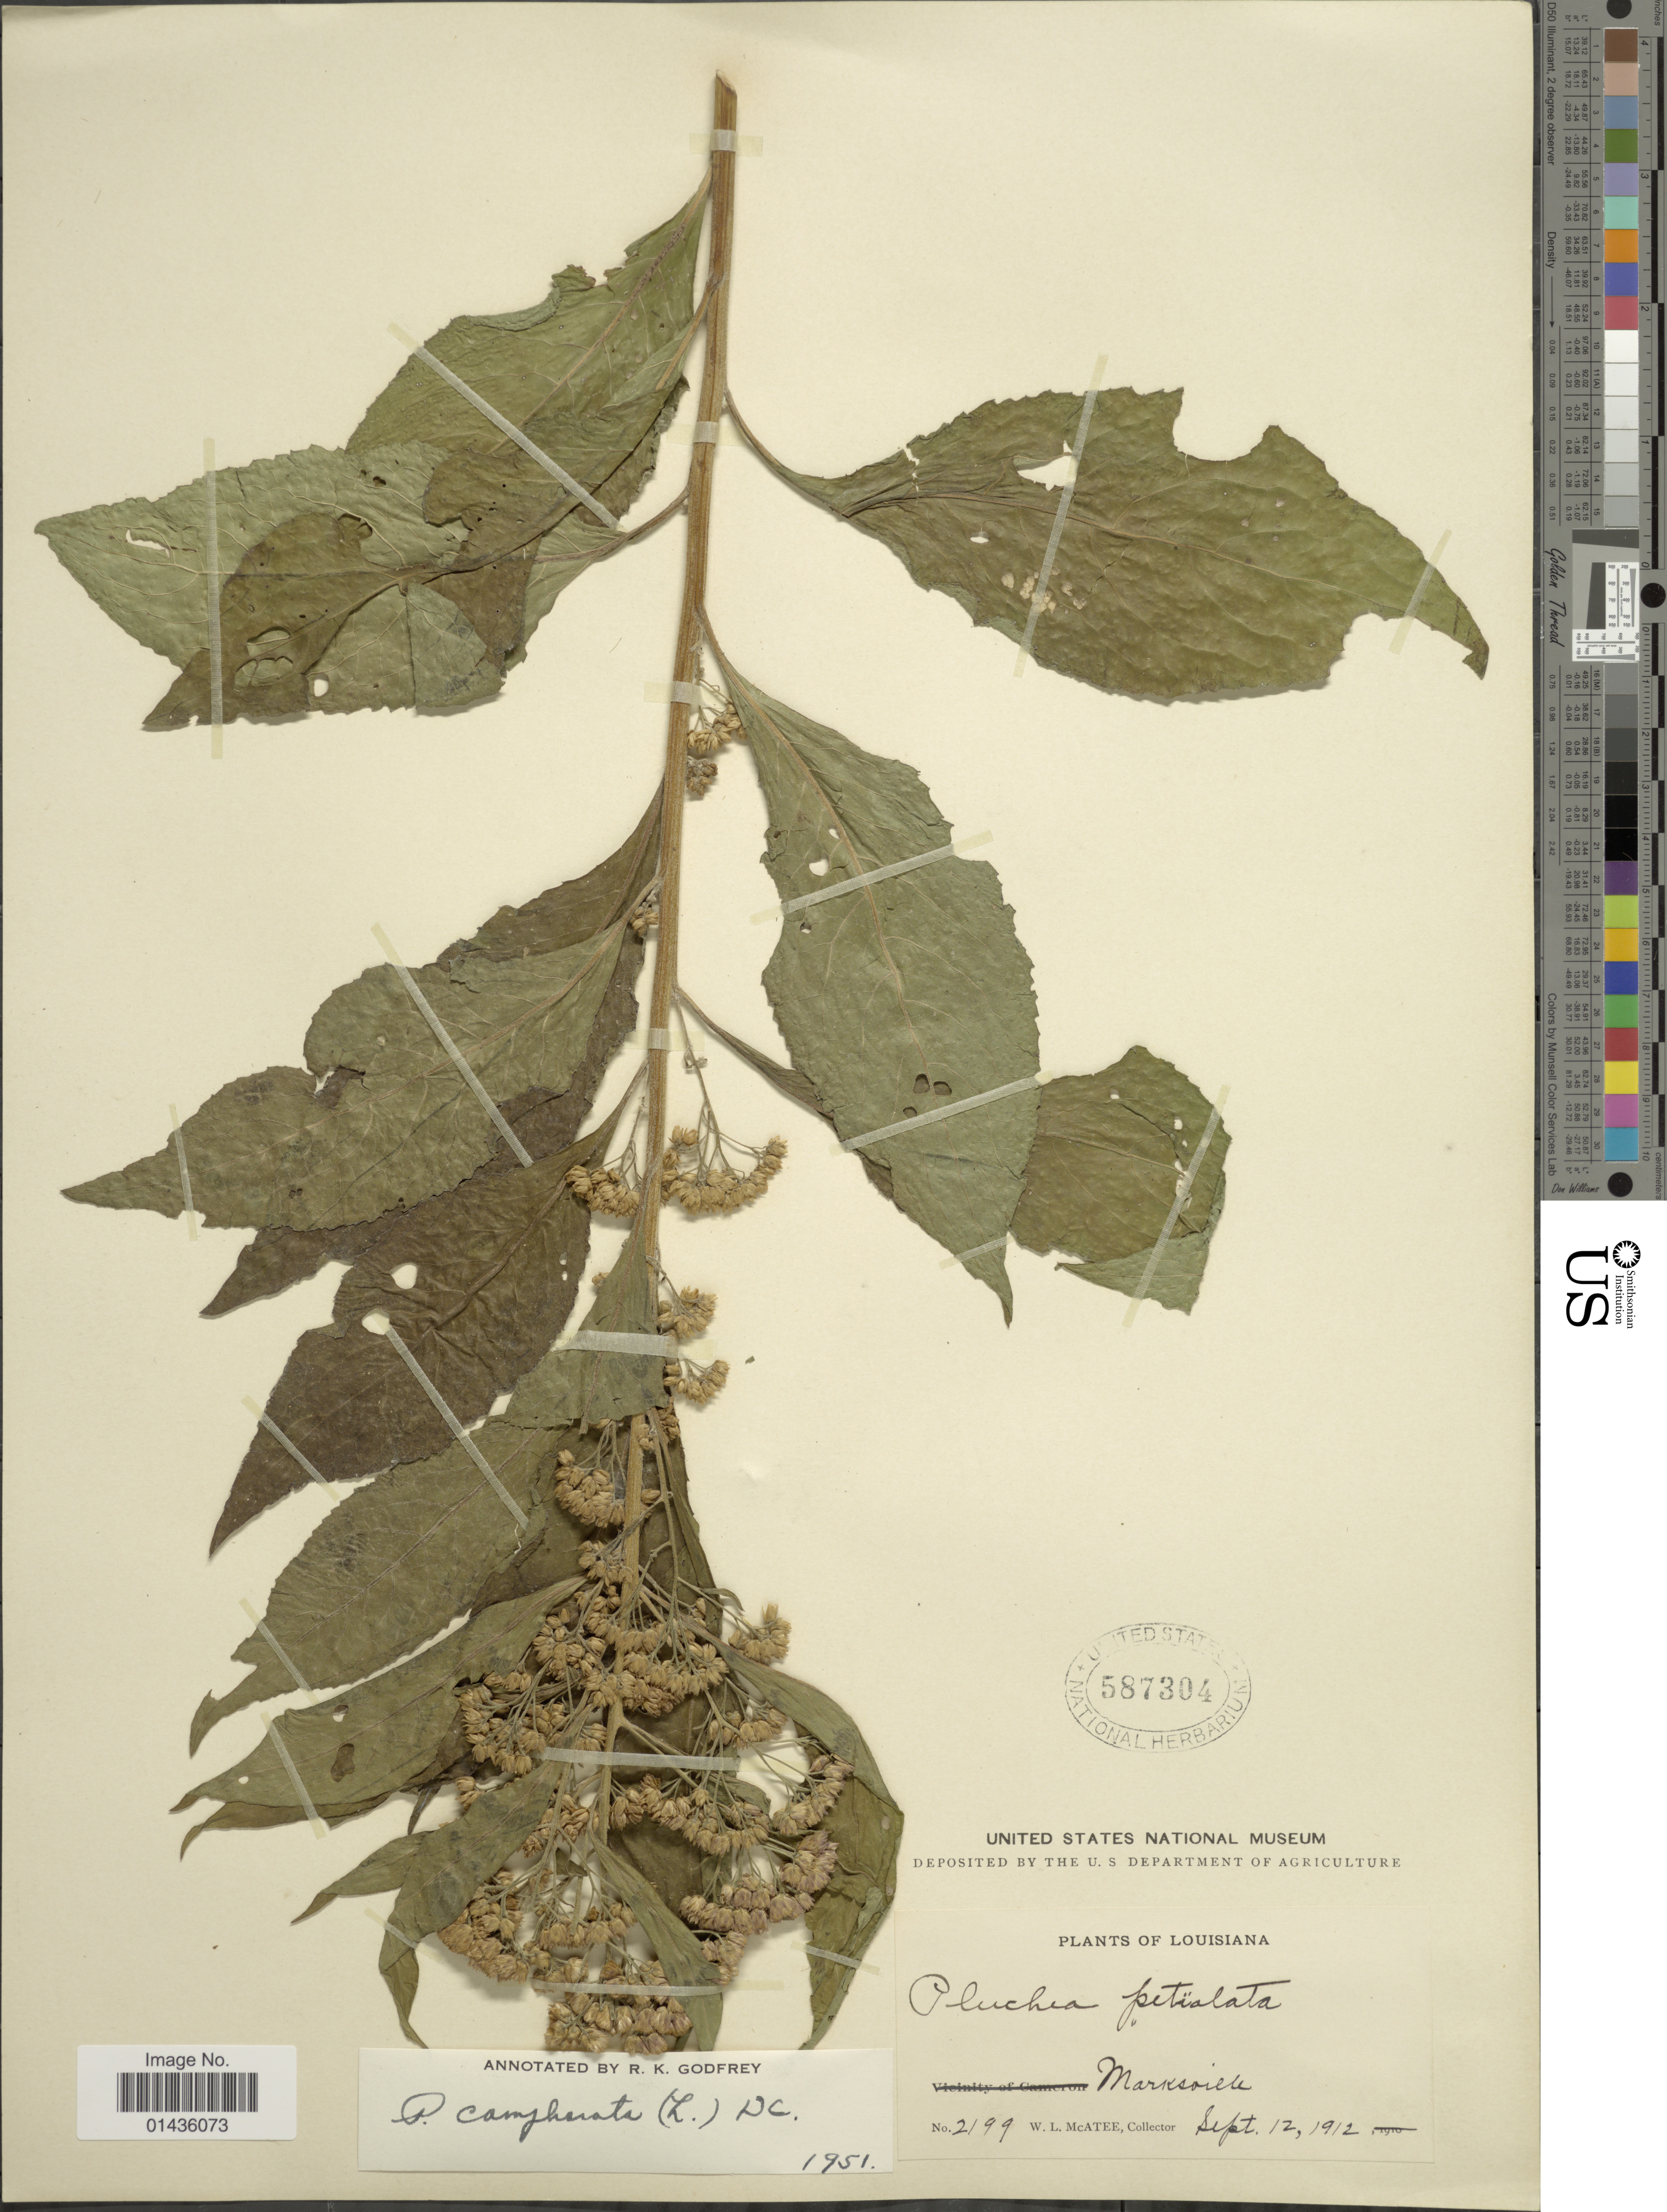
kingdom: Plantae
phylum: Tracheophyta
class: Magnoliopsida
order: Asterales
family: Asteraceae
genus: Pluchea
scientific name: Pluchea camphorata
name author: (L.) DC.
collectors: W. McAtee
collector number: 2199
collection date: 1912-09-12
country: United States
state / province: Louisiana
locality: Marksville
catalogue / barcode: US 587304